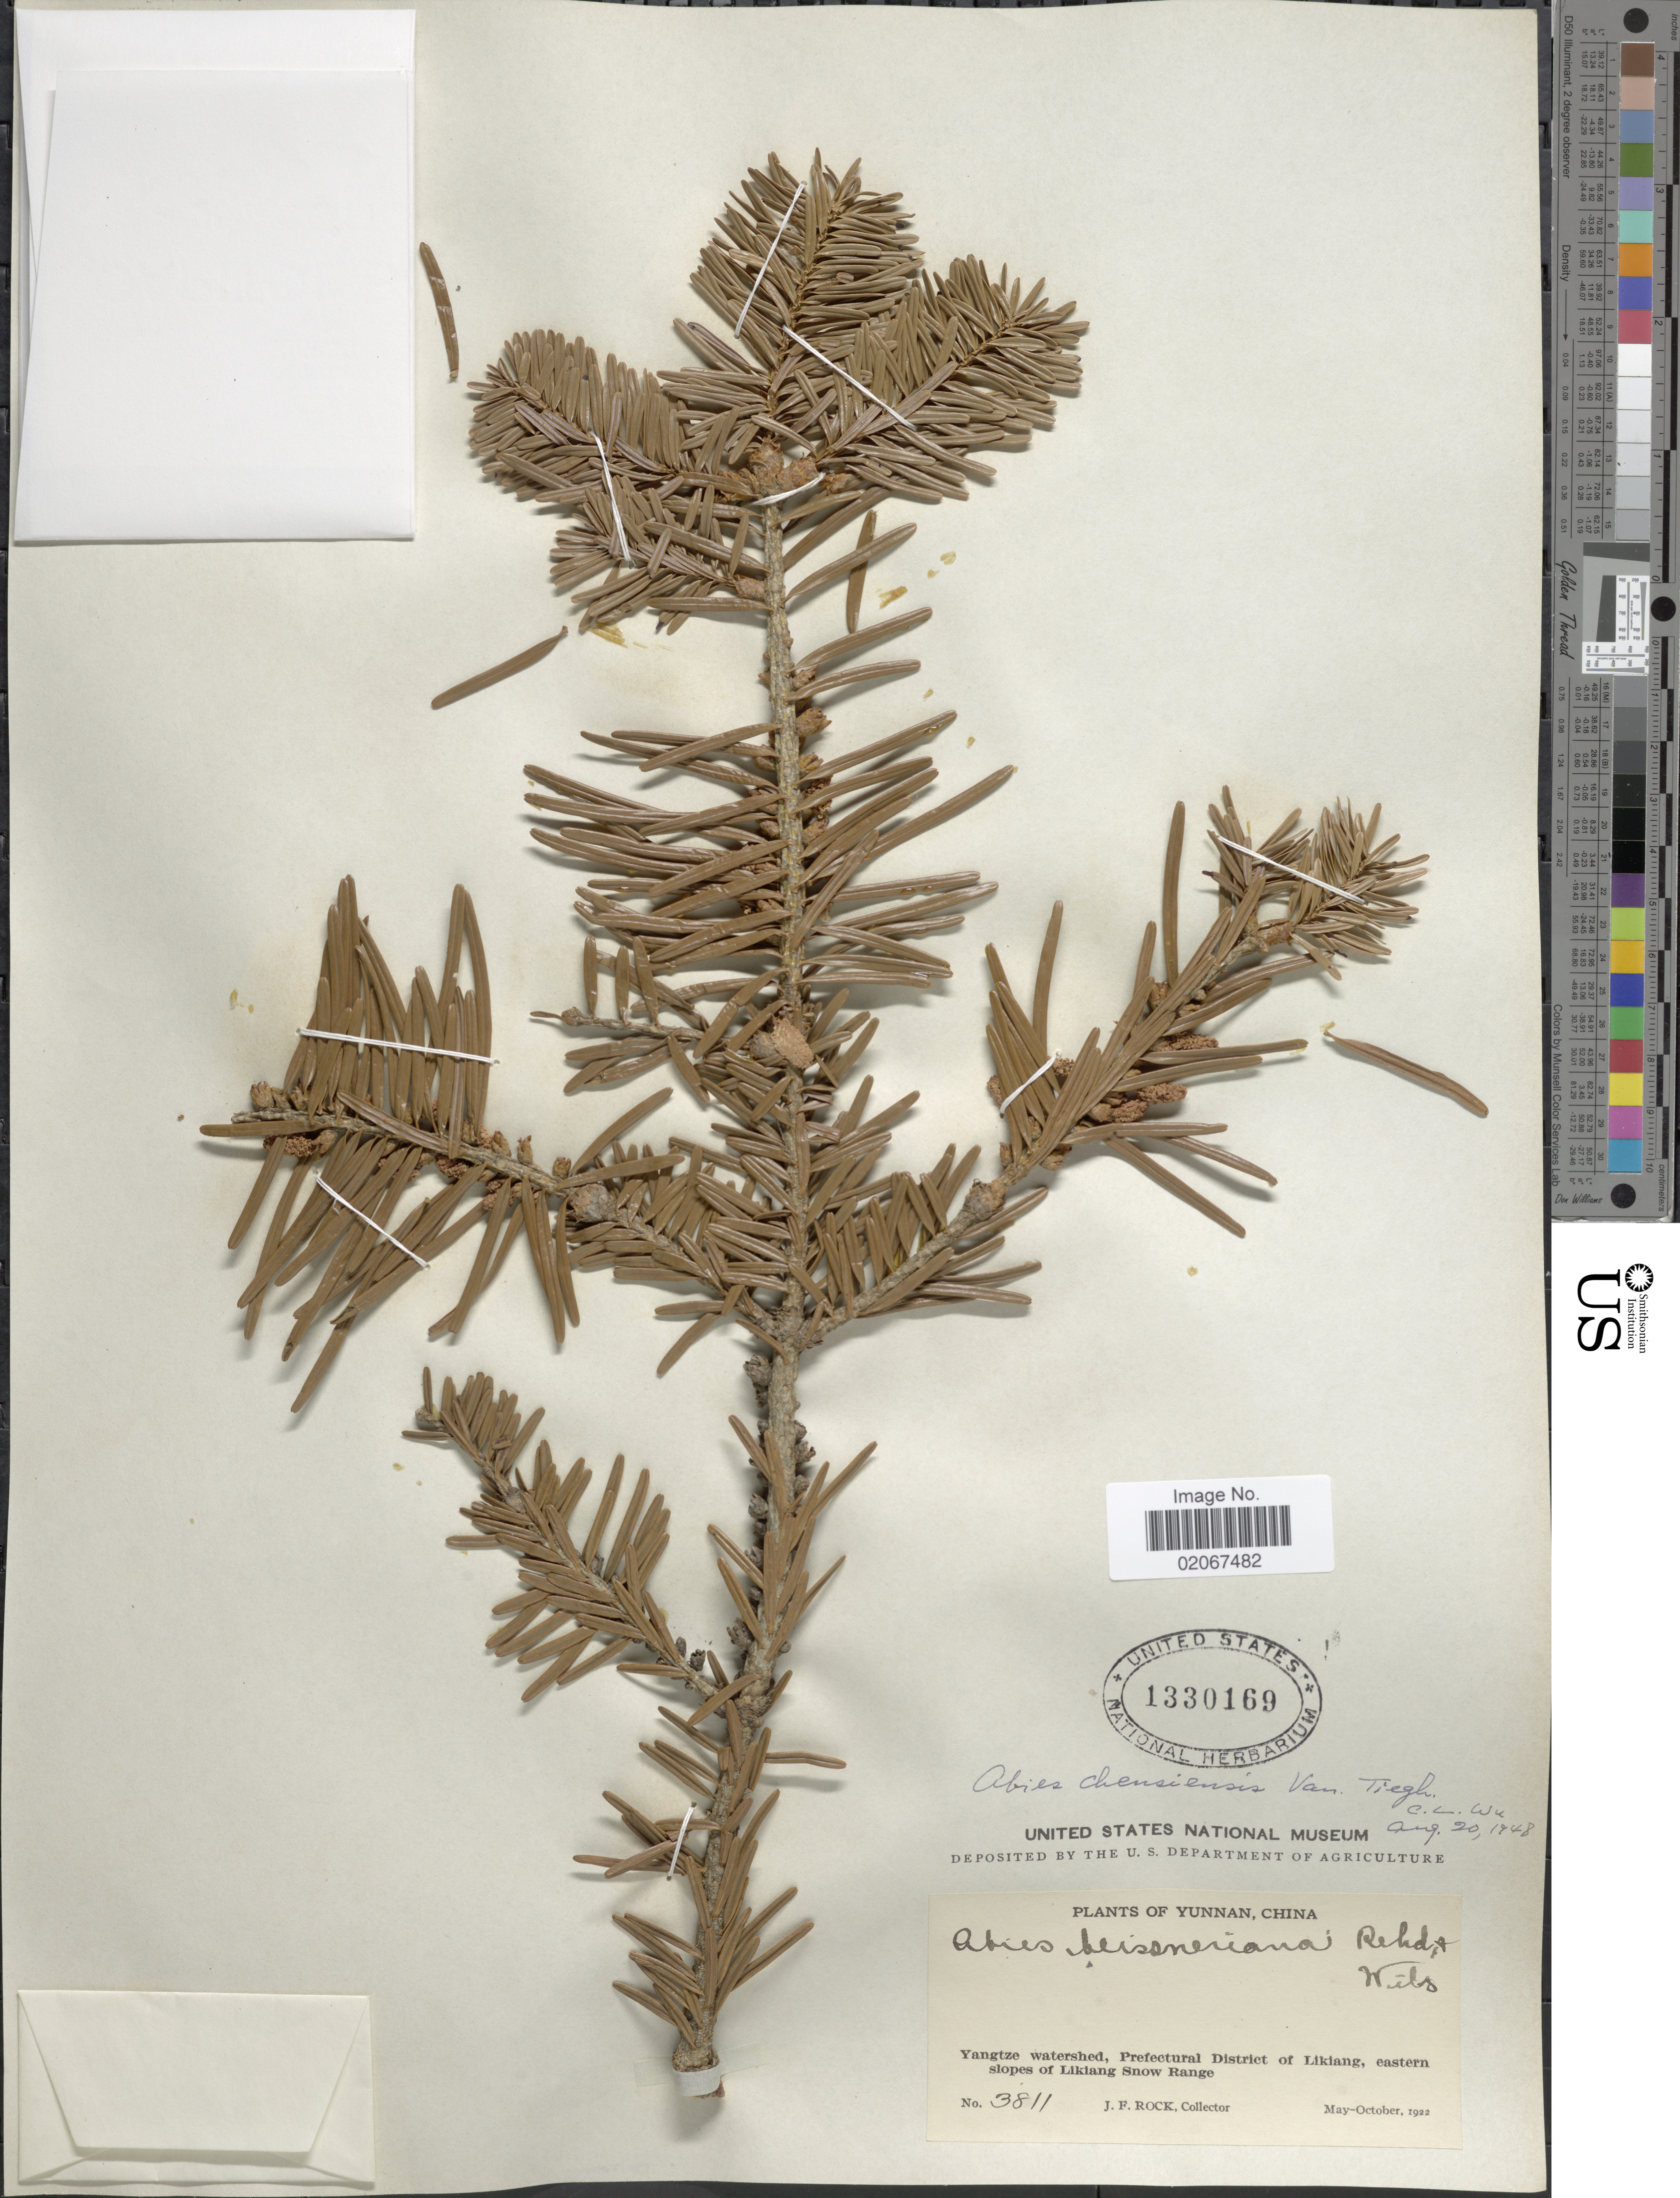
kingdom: Plantae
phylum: Tracheophyta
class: Pinopsida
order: Pinales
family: Pinaceae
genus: Abies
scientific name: Abies chensiensis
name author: Tiegh.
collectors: J. Rock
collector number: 3811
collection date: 1922-05/1922-10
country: China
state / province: Yunnan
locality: Yunnan, China. Yangtze watershed, Prefectural District of Likiang, eastern slopes of Likiang Snow Range.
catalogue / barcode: US 1330169